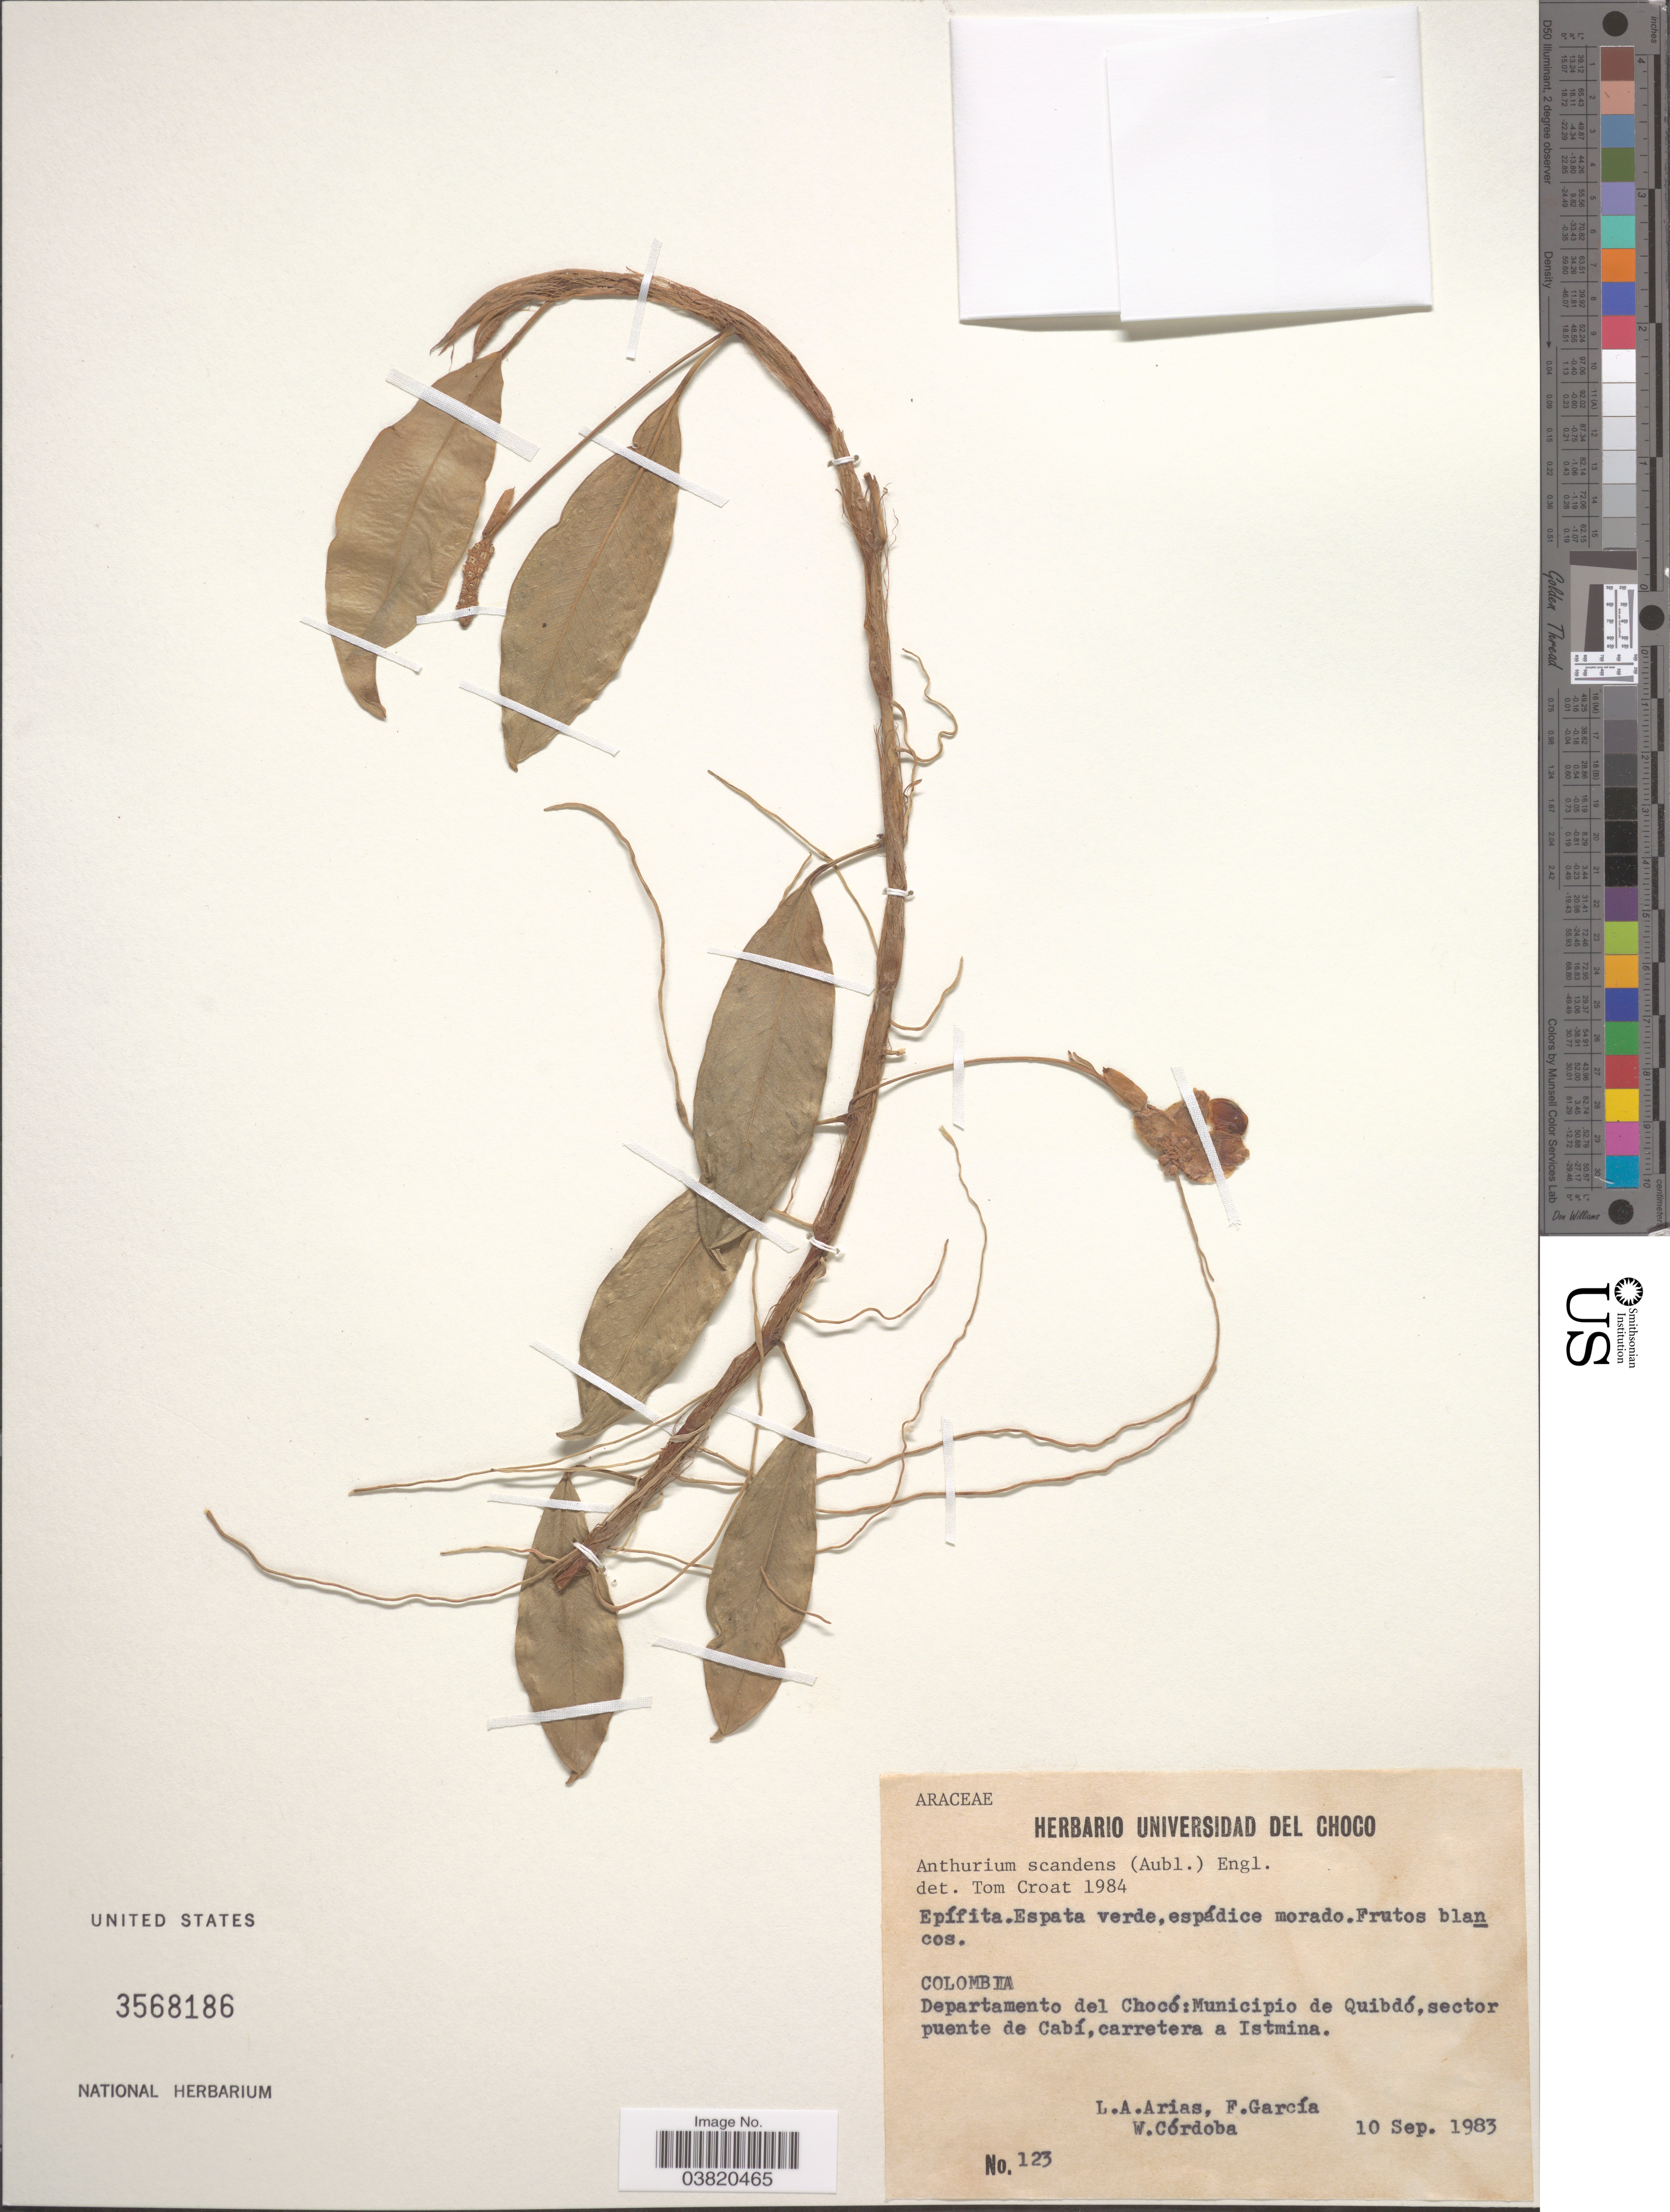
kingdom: Plantae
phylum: Tracheophyta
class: Liliopsida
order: Alismatales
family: Araceae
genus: Anthurium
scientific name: Anthurium scandens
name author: (Aubl.) Engl.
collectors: L. Arias, F. Garcia & W. Cordoba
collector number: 123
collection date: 1983-09-10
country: Colombia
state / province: Chocó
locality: Departamento del Chocó: Municipio de Quibdó, sector puente de Cabí, carretera a Istmina.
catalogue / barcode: US 3568186